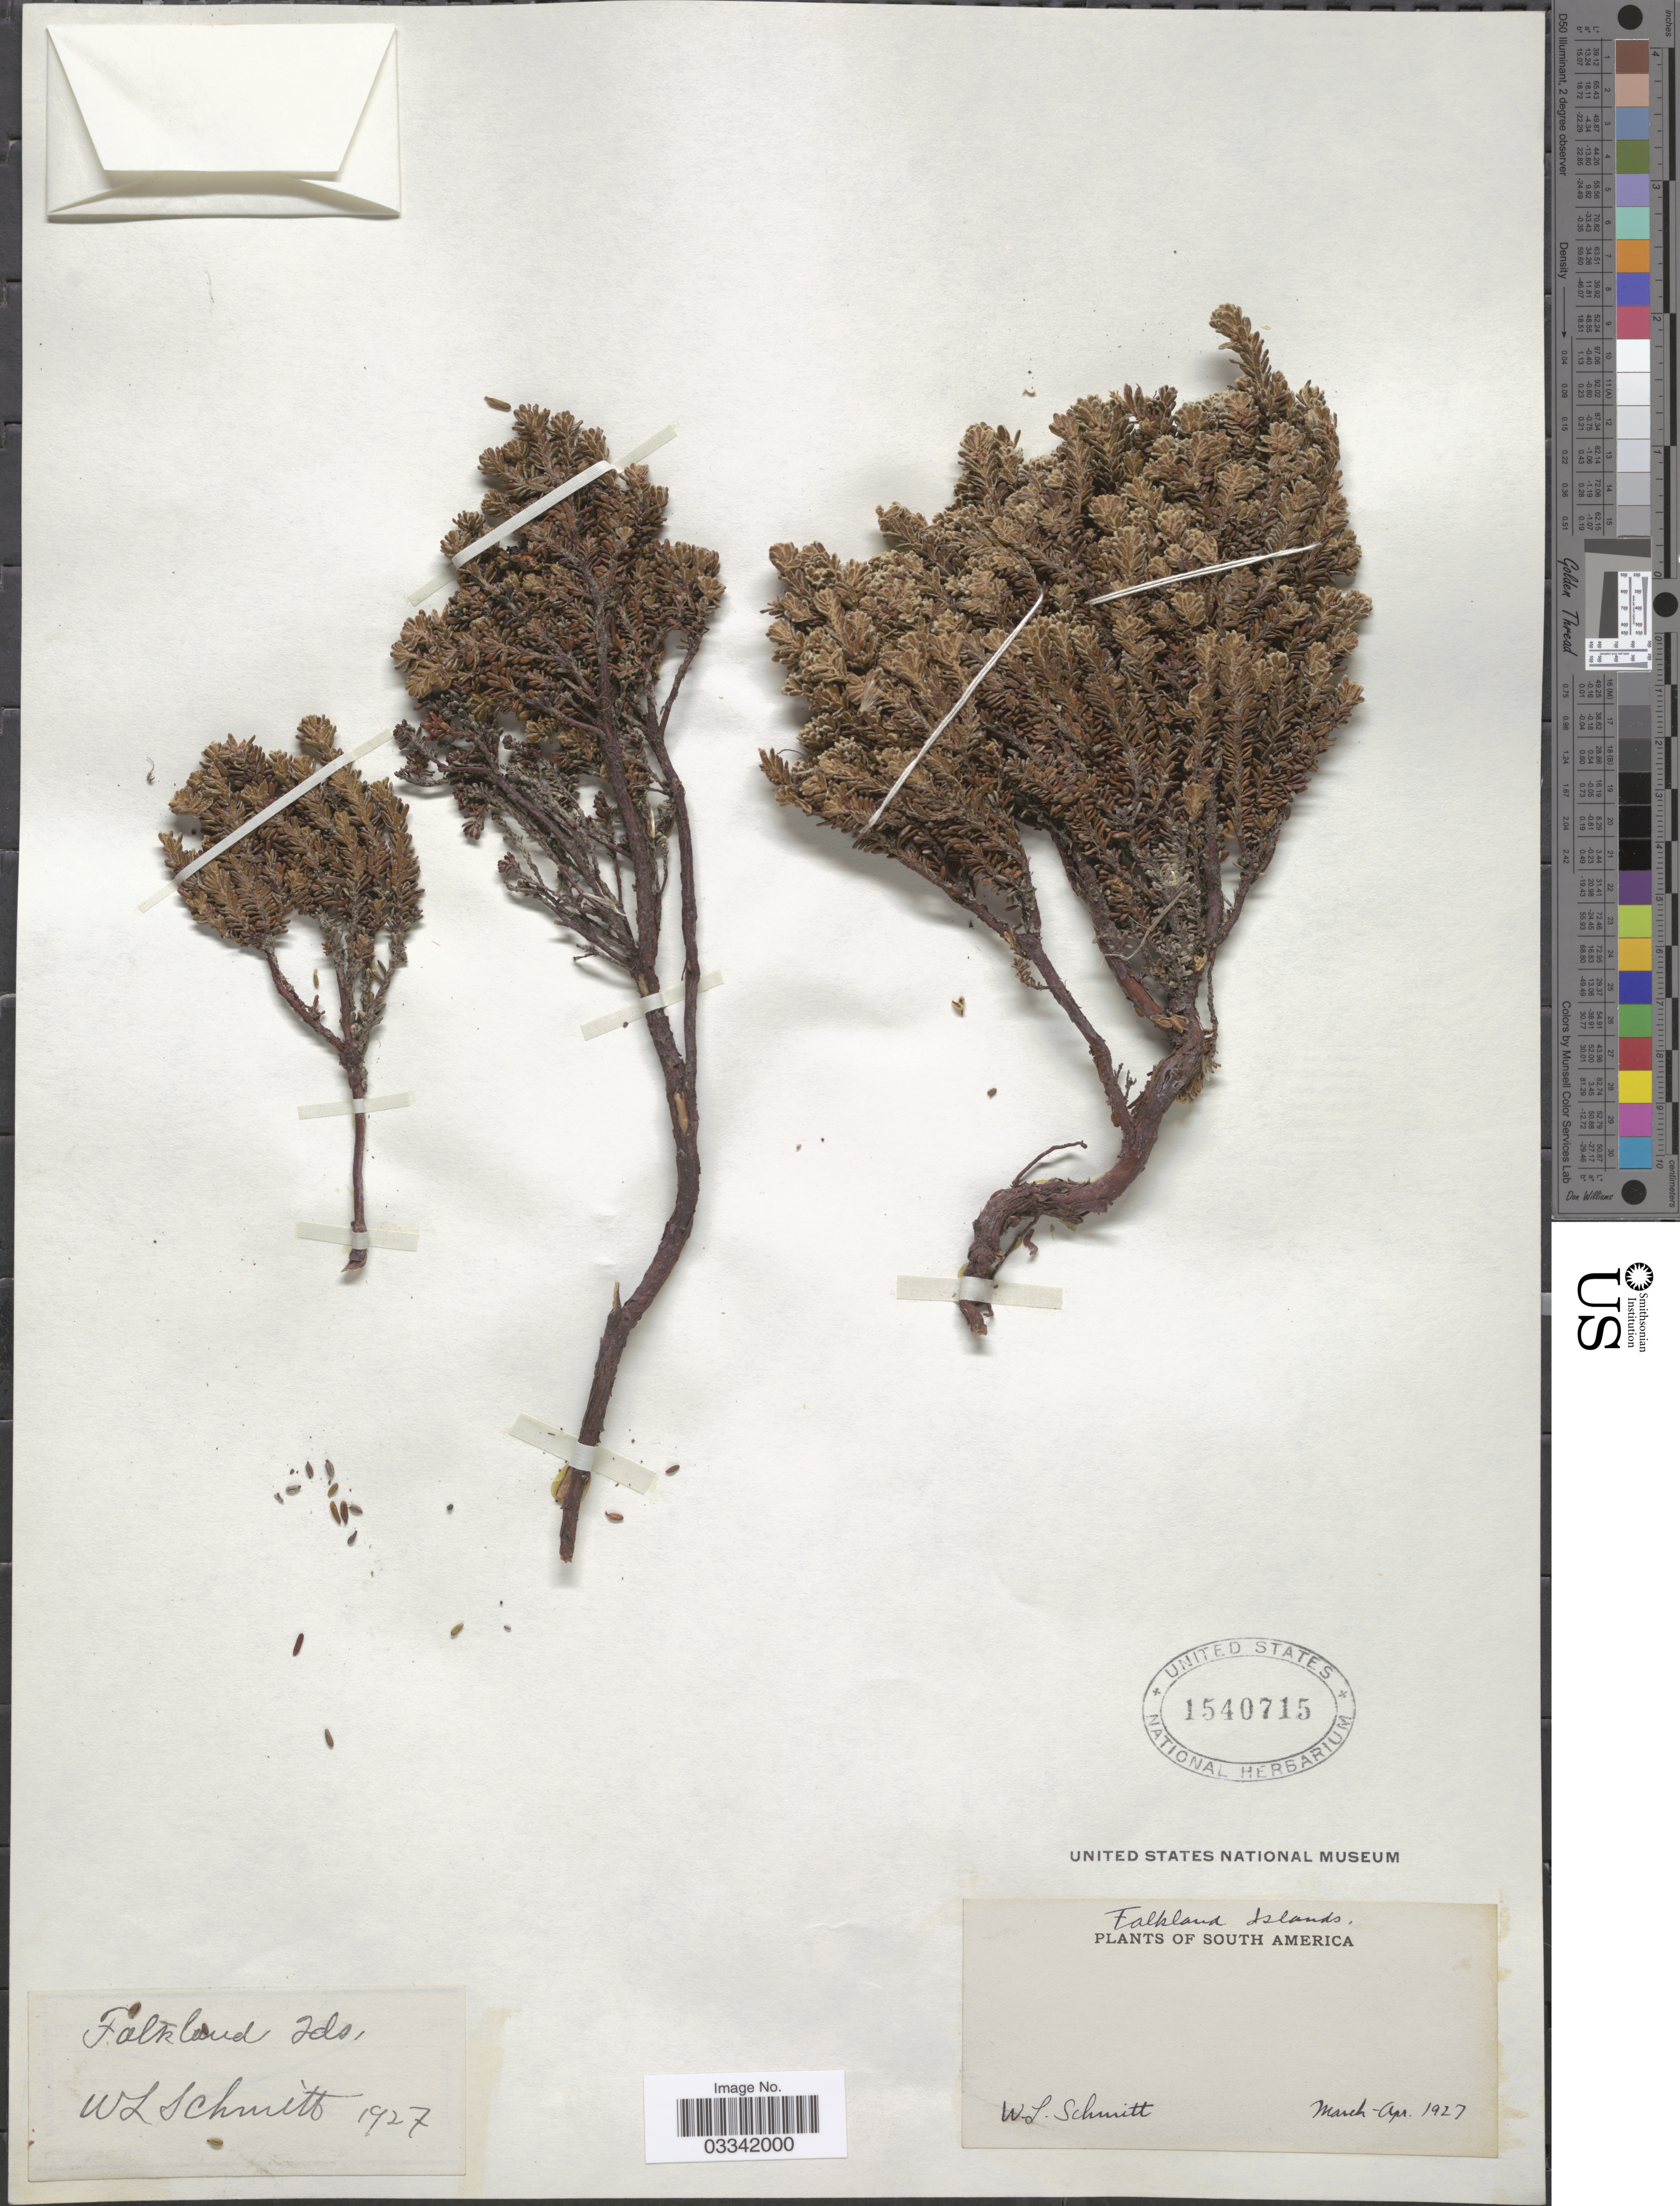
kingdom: Plantae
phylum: Tracheophyta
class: Magnoliopsida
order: Ericales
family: Ericaceae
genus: Empetrum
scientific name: Empetrum rubrum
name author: Vahl ex Willd.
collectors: W. L. Schmitt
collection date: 1927-03/1927-04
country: Falkland Islands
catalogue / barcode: US 1540715